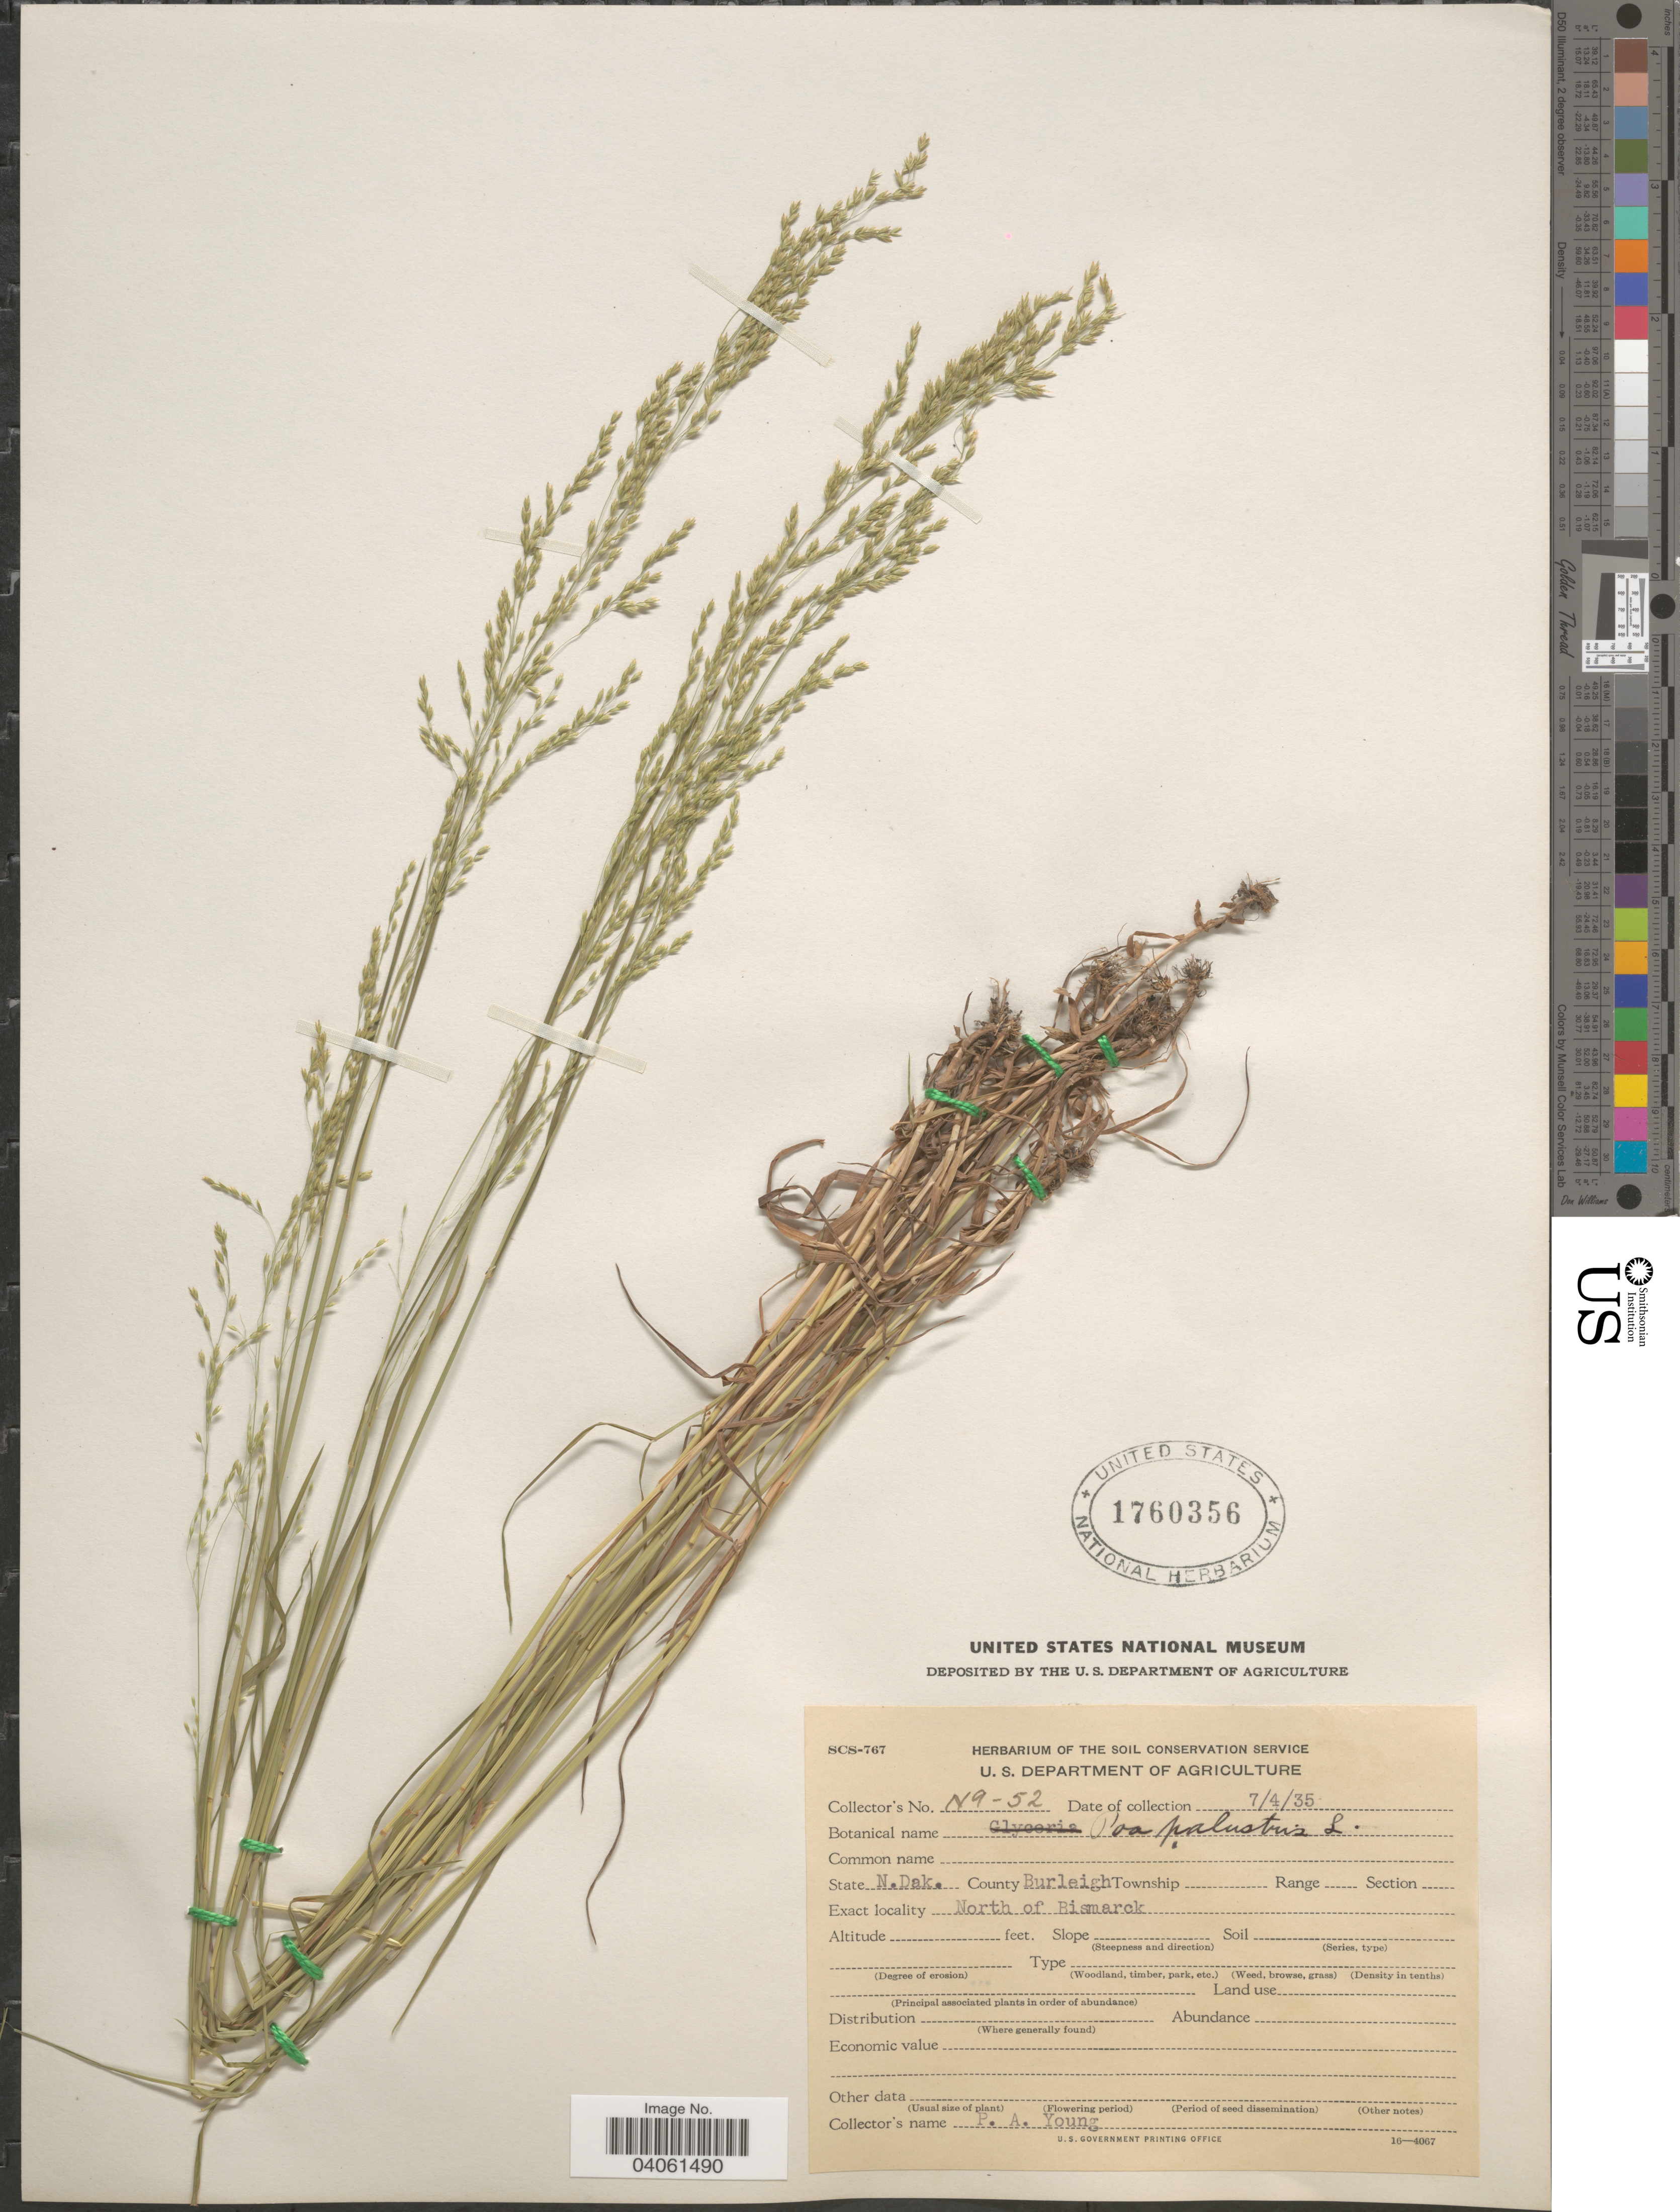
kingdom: Plantae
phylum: Tracheophyta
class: Liliopsida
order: Poales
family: Poaceae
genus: Poa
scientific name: Poa palustris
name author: L.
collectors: P. Young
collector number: N9-52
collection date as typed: Transcribed d/m/y: 4/7/35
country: United States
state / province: North Dakota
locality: County Burleigh. North of Bismarck.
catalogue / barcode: US 1760356